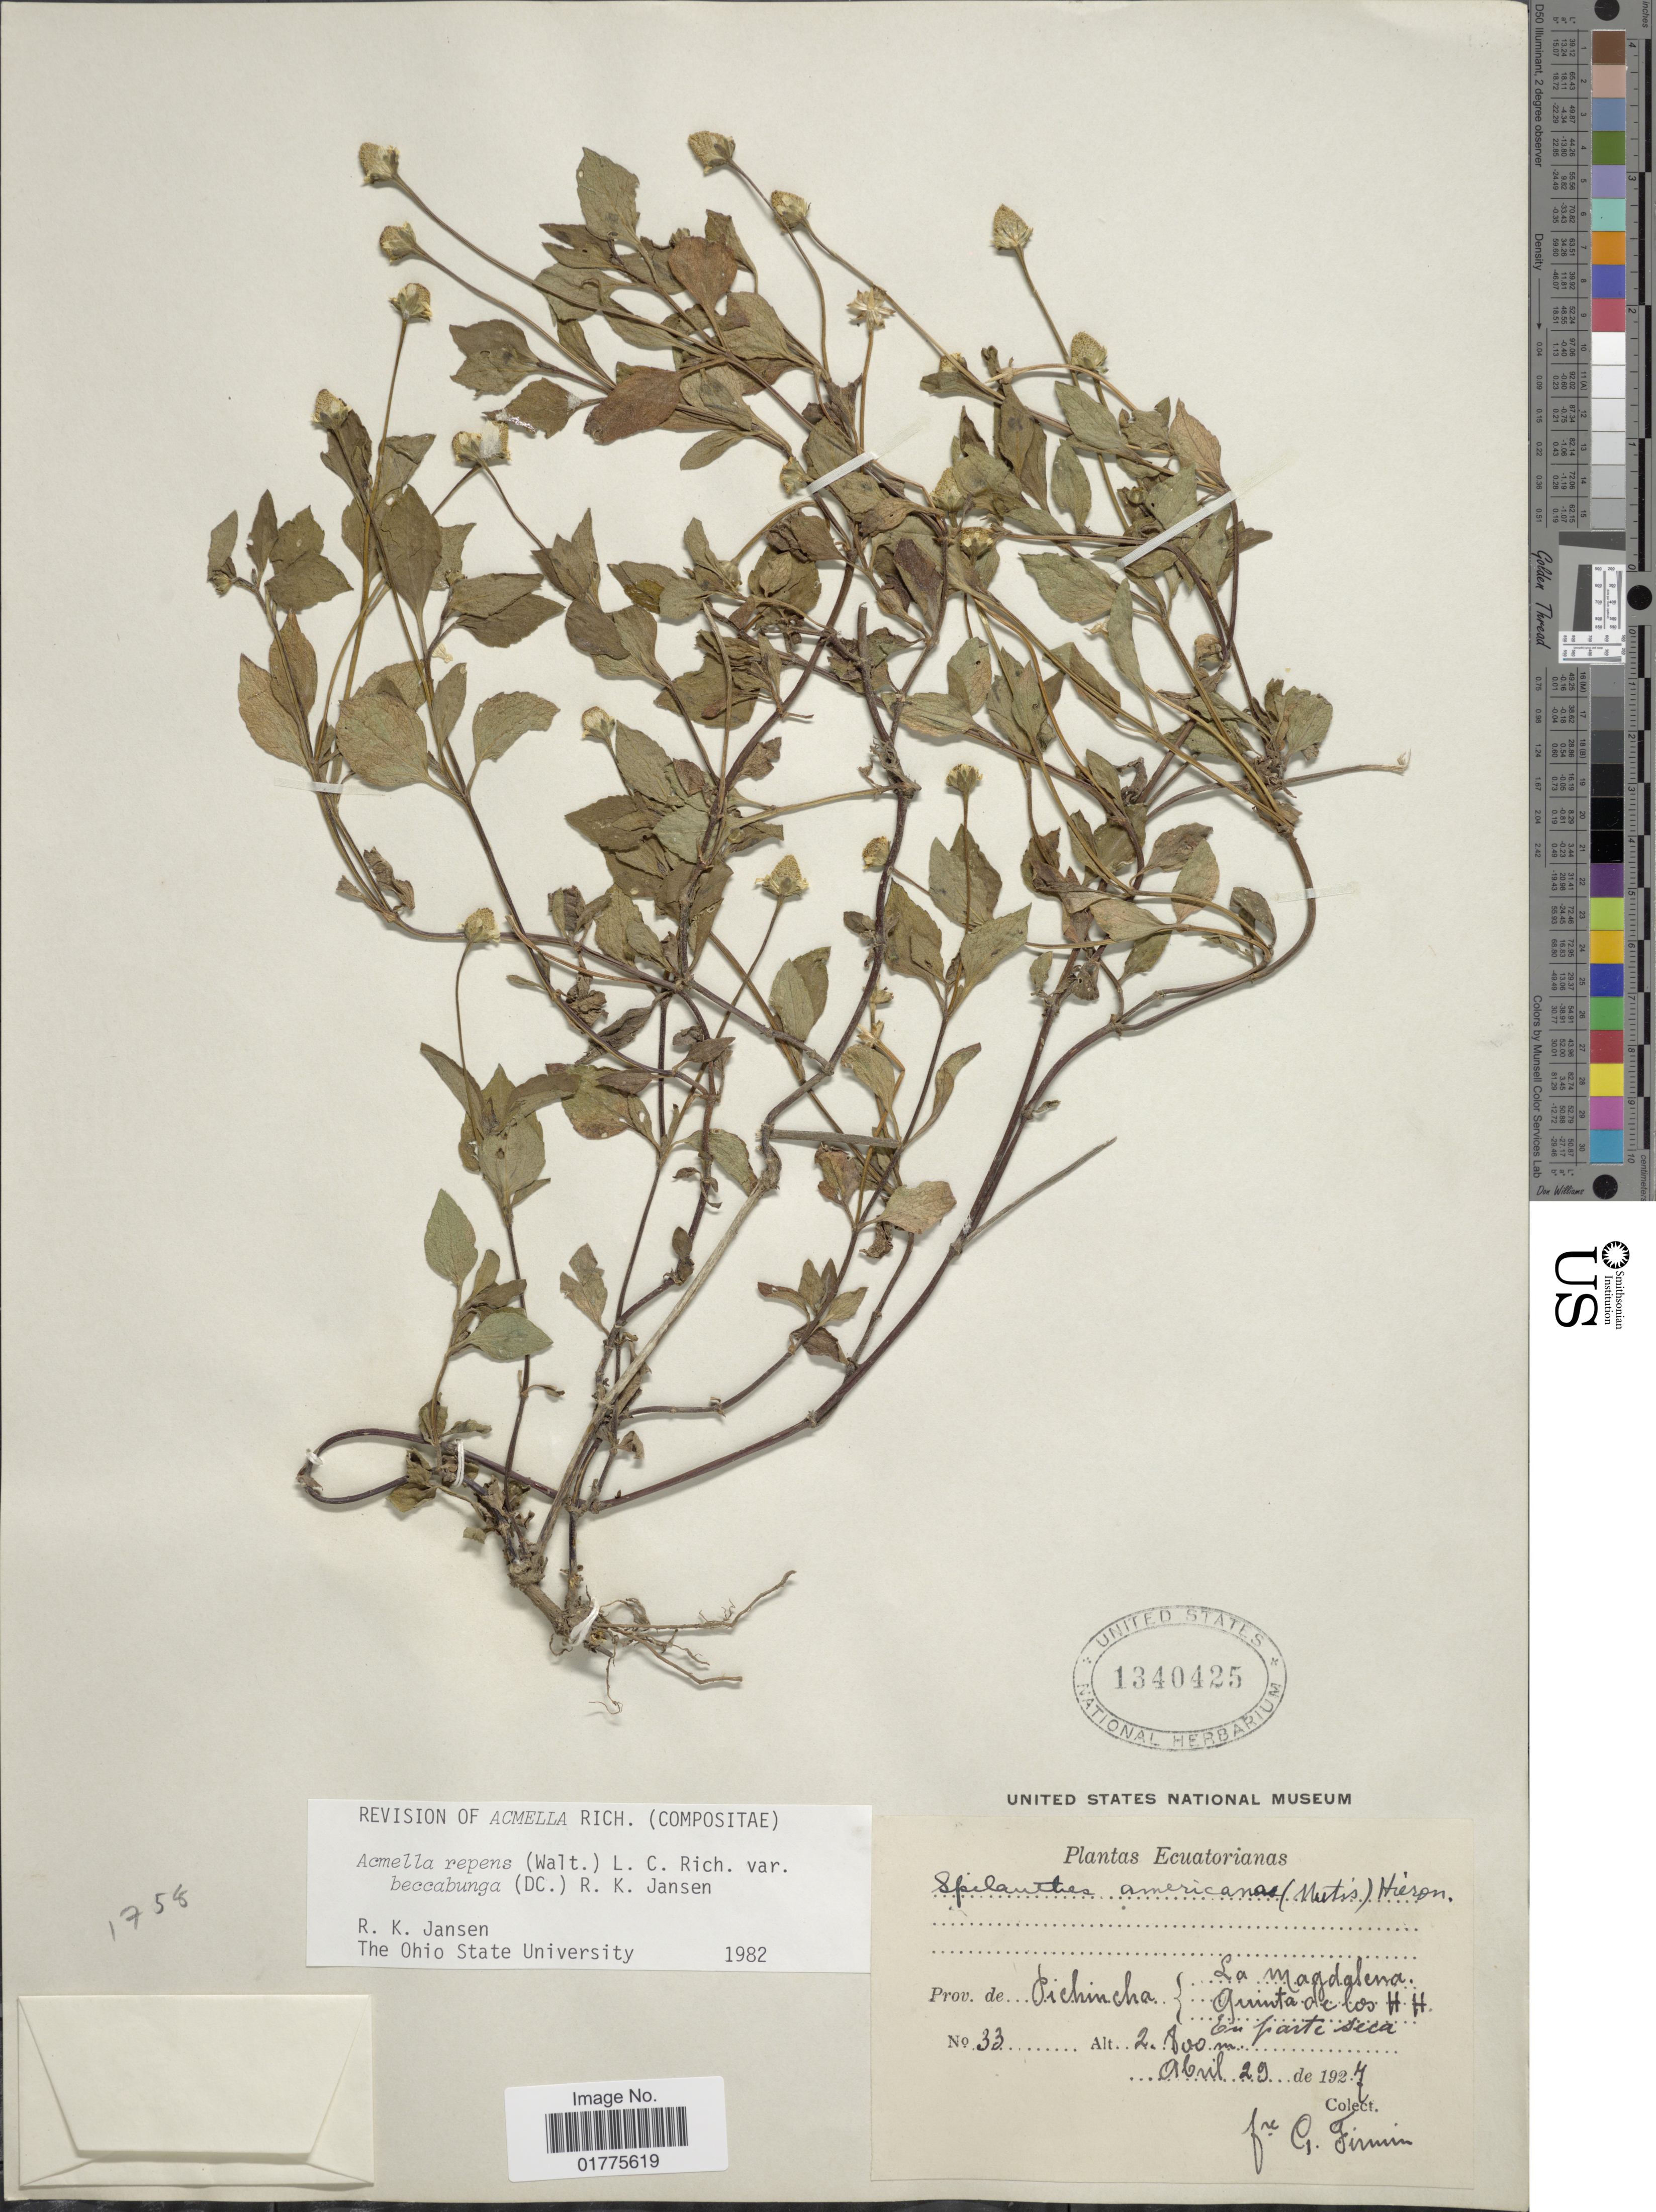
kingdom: Plantae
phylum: Tracheophyta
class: Magnoliopsida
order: Asterales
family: Asteraceae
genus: Acmella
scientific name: Acmella repens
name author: (Walter) Rich.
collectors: F. Firmin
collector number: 33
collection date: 1927-04-29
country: Ecuador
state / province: Pichincha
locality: La Magdalena, Quinta de los H.H., en parte seca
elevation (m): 2800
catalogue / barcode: US 1340425